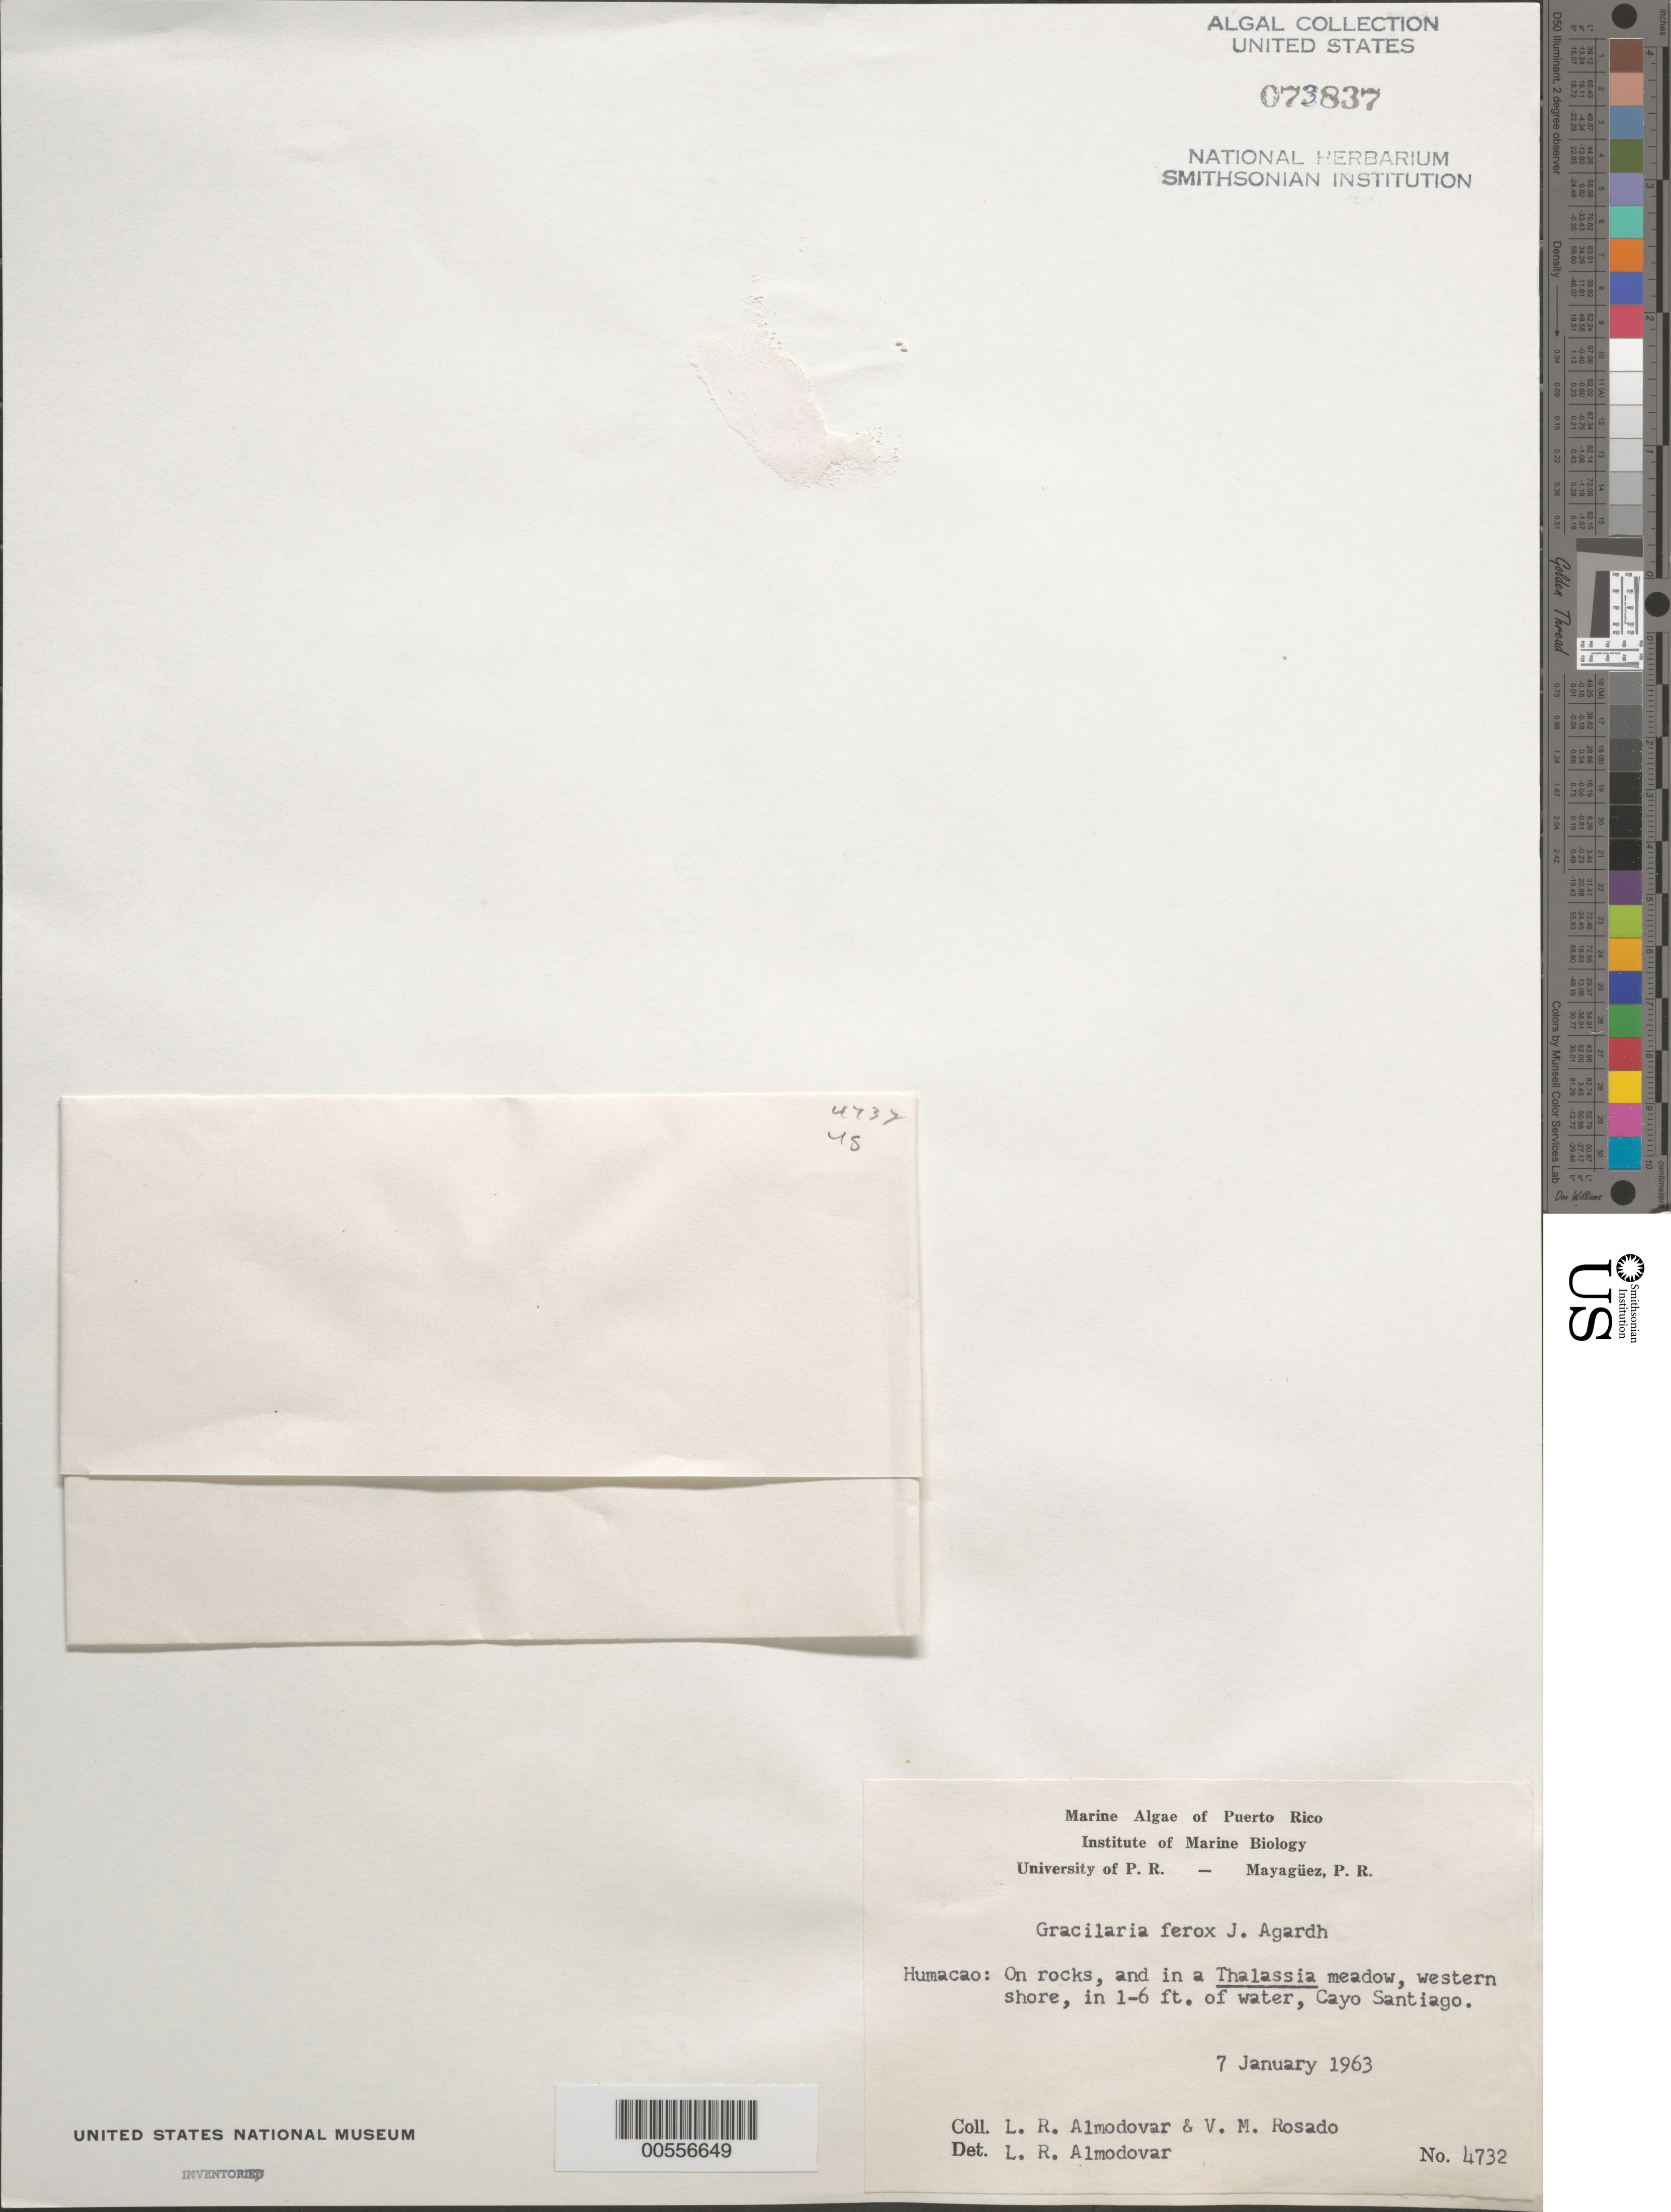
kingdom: Plantae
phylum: Rhodophyta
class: Florideophyceae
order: Gracilariales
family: Gracilariaceae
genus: Gracilaria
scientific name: Gracilaria ferox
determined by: Almodovar, L. R.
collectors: L. Almodovar & V. Rosado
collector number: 4732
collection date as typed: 07 Jan 1963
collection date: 1963-01-07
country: Puerto Rico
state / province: Humacao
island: Cayo Santiago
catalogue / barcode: US 73837